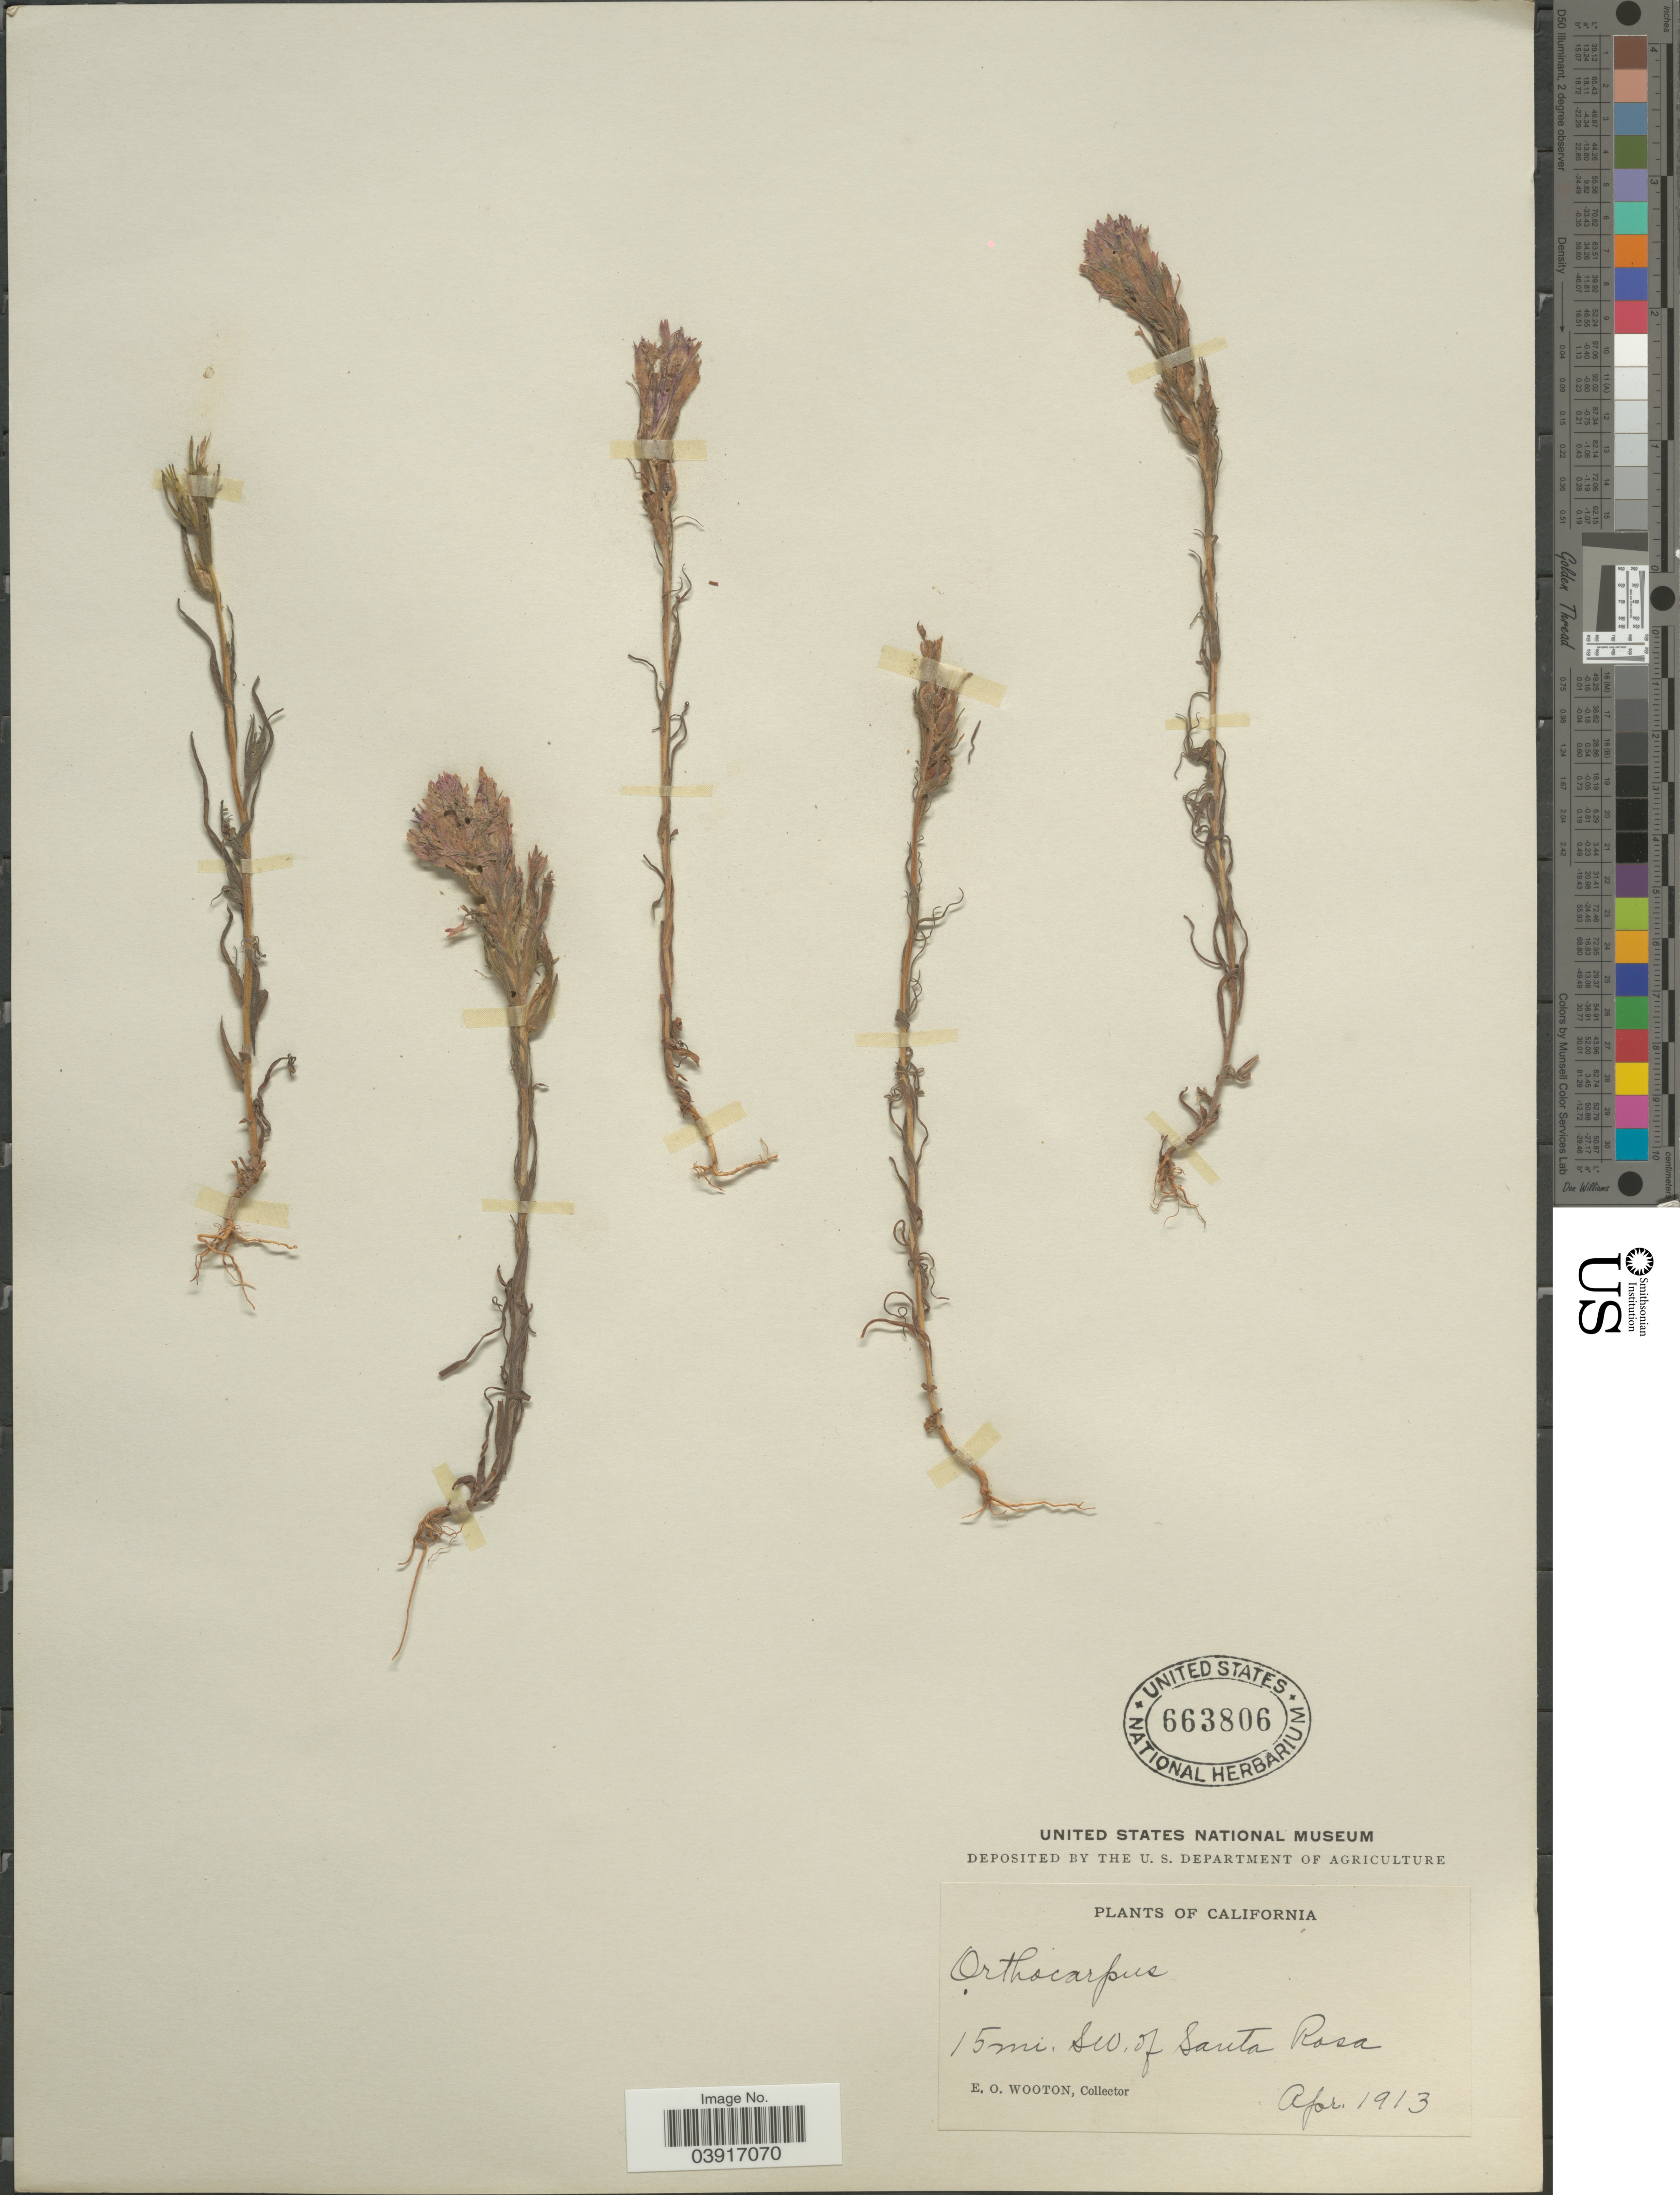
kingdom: Plantae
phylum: Tracheophyta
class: Magnoliopsida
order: Lamiales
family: Orobanchaceae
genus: Orthocarpus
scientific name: Orthocarpus densiflorus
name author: Benth.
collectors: E. O. Wooton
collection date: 1913-04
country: United States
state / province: California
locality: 15 mi. SW. of Santa Rosa.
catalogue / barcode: US 663806